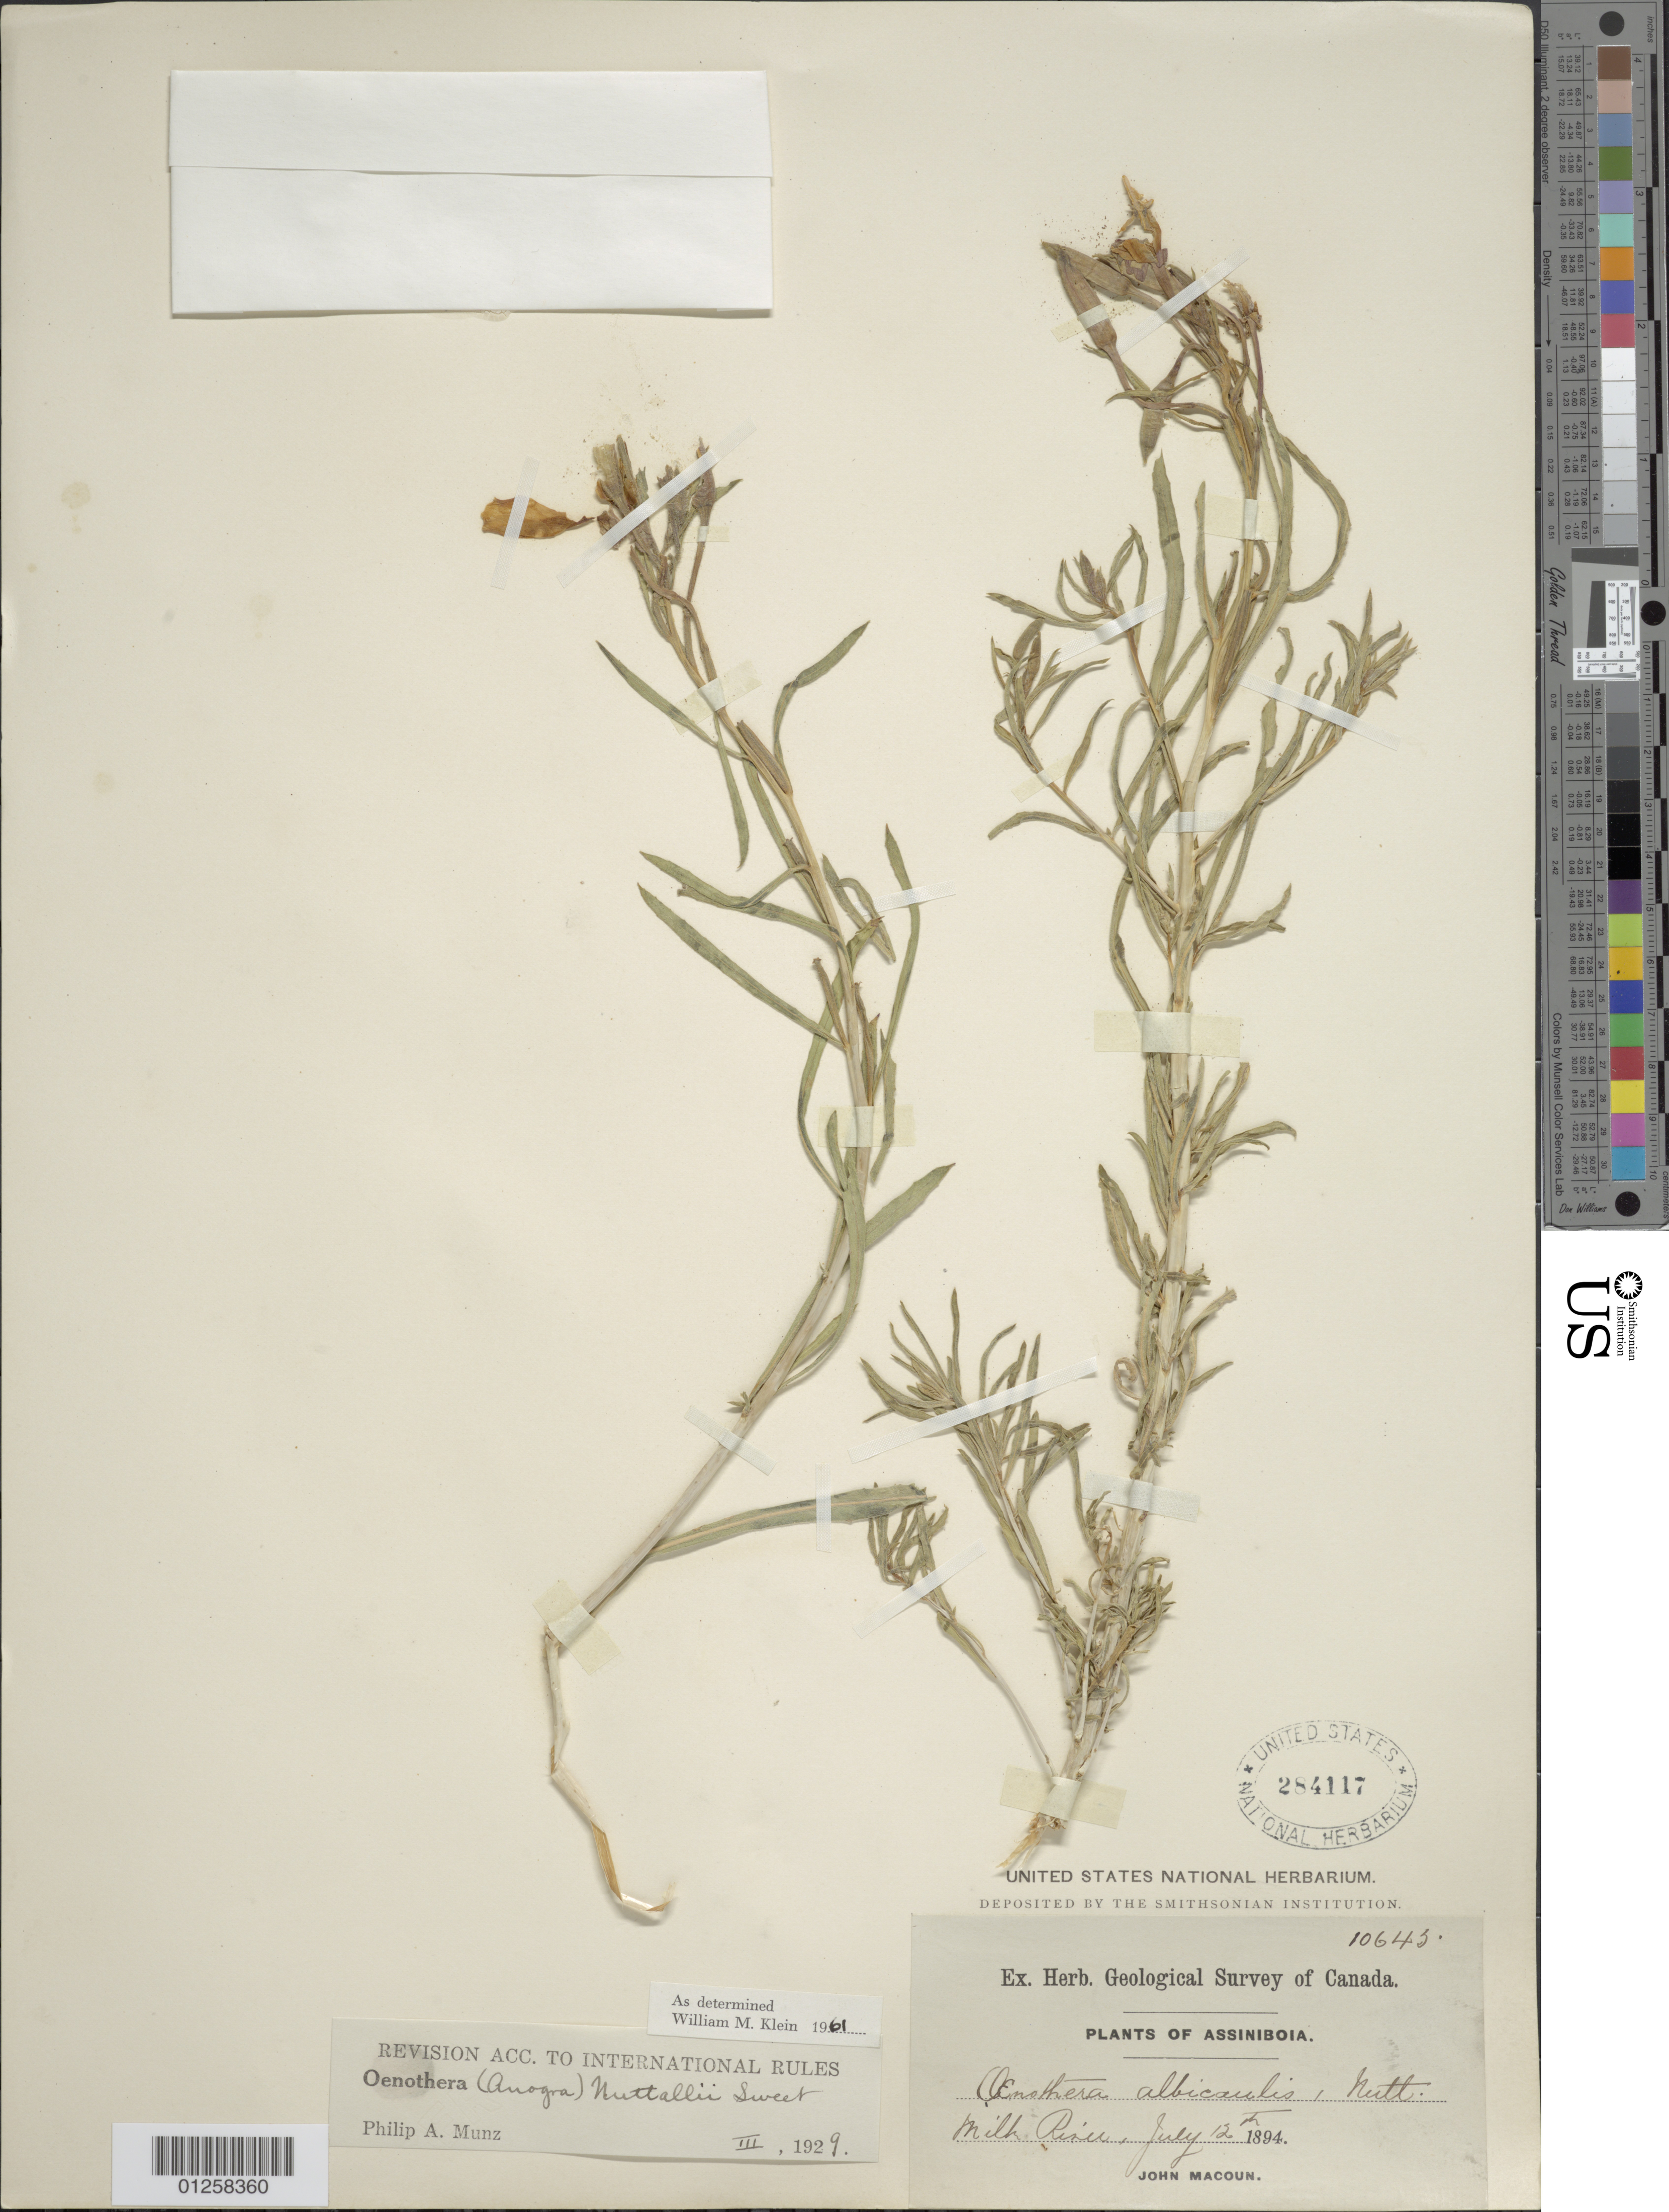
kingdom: Plantae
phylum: Tracheophyta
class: Magnoliopsida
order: Myrtales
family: Onagraceae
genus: Oenothera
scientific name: Oenothera nuttallii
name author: Sweet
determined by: Klein, W. M.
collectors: J. Macoun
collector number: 10643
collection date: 1894-07-12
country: Canada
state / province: Saskatchewan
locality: Assiniboia, Milk River.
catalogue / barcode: US 284117